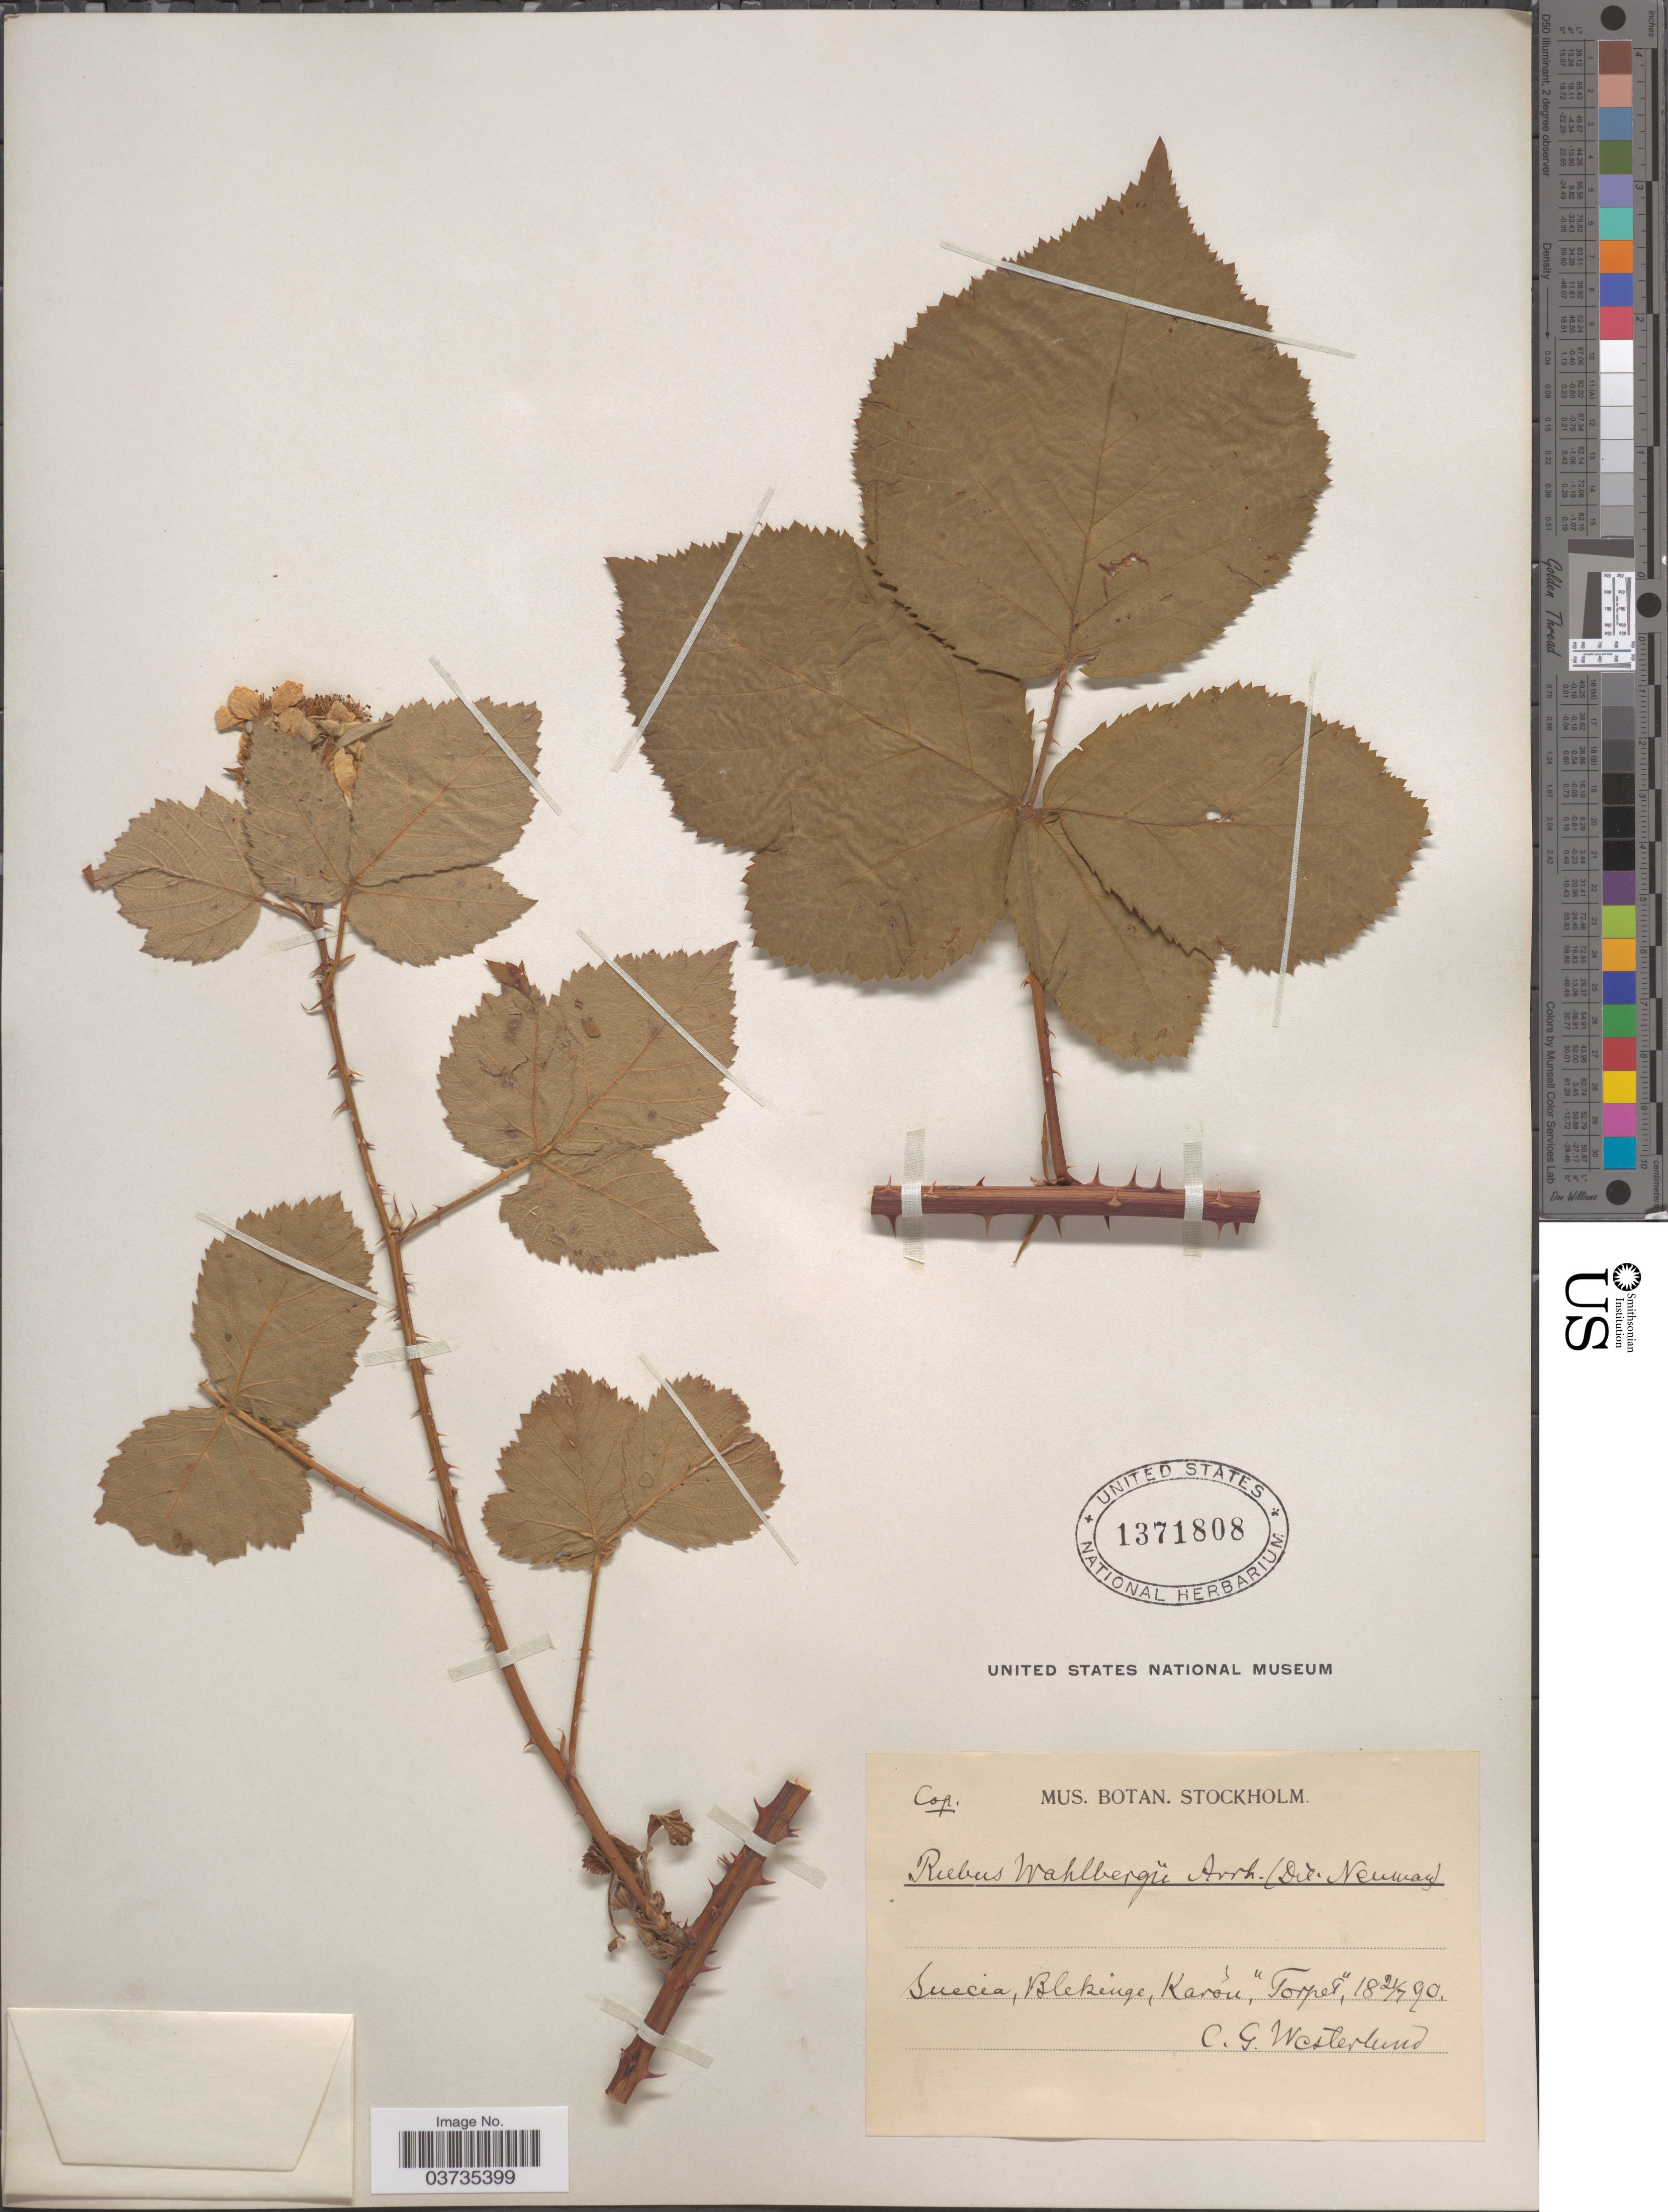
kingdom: Plantae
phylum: Tracheophyta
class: Magnoliopsida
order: Rosales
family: Rosaceae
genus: Rubus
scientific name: Rubus wahlbergii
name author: Arrh.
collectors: C. Westerlund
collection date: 1890-07-21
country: Sweden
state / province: Blekinge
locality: Suecia, Karón, "Torpet".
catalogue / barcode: US 1371808